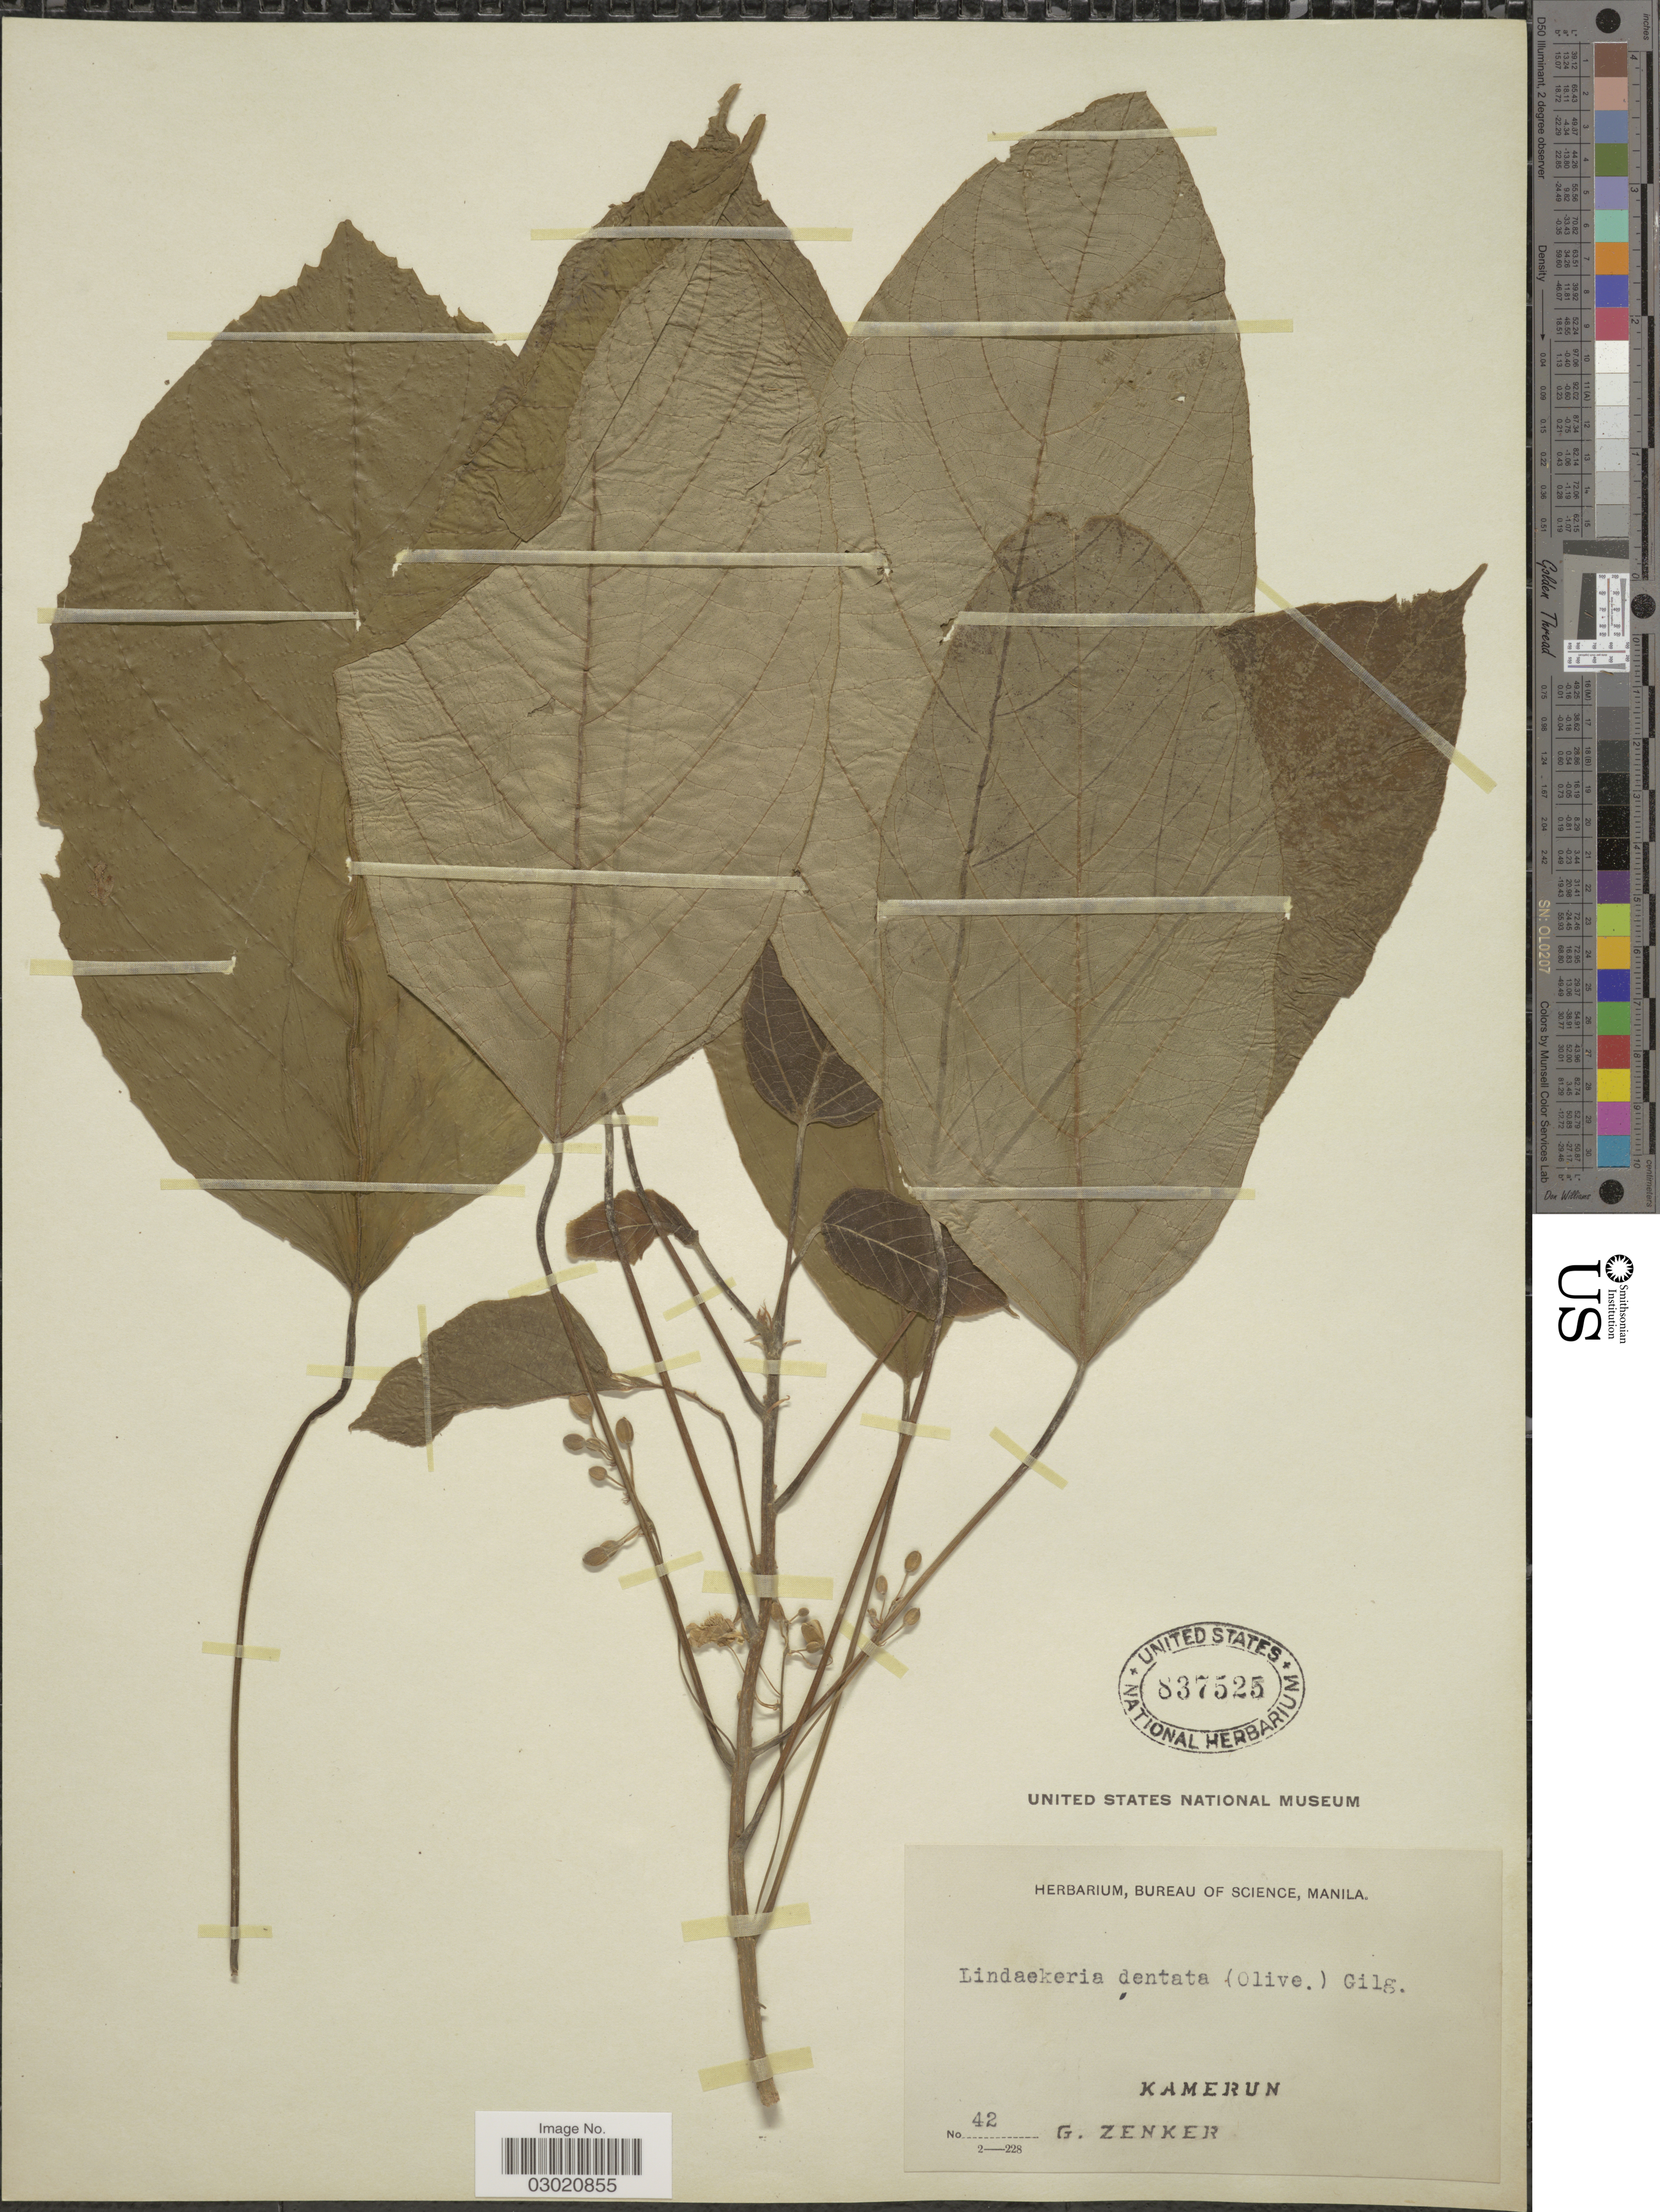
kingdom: Plantae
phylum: Tracheophyta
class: Magnoliopsida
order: Malpighiales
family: Achariaceae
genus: Lindackeria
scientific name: Lindackeria dentata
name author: (Oliv.) Gilg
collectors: G. A. Zenker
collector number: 42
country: Cameroon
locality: Kamerun.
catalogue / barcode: US 837525